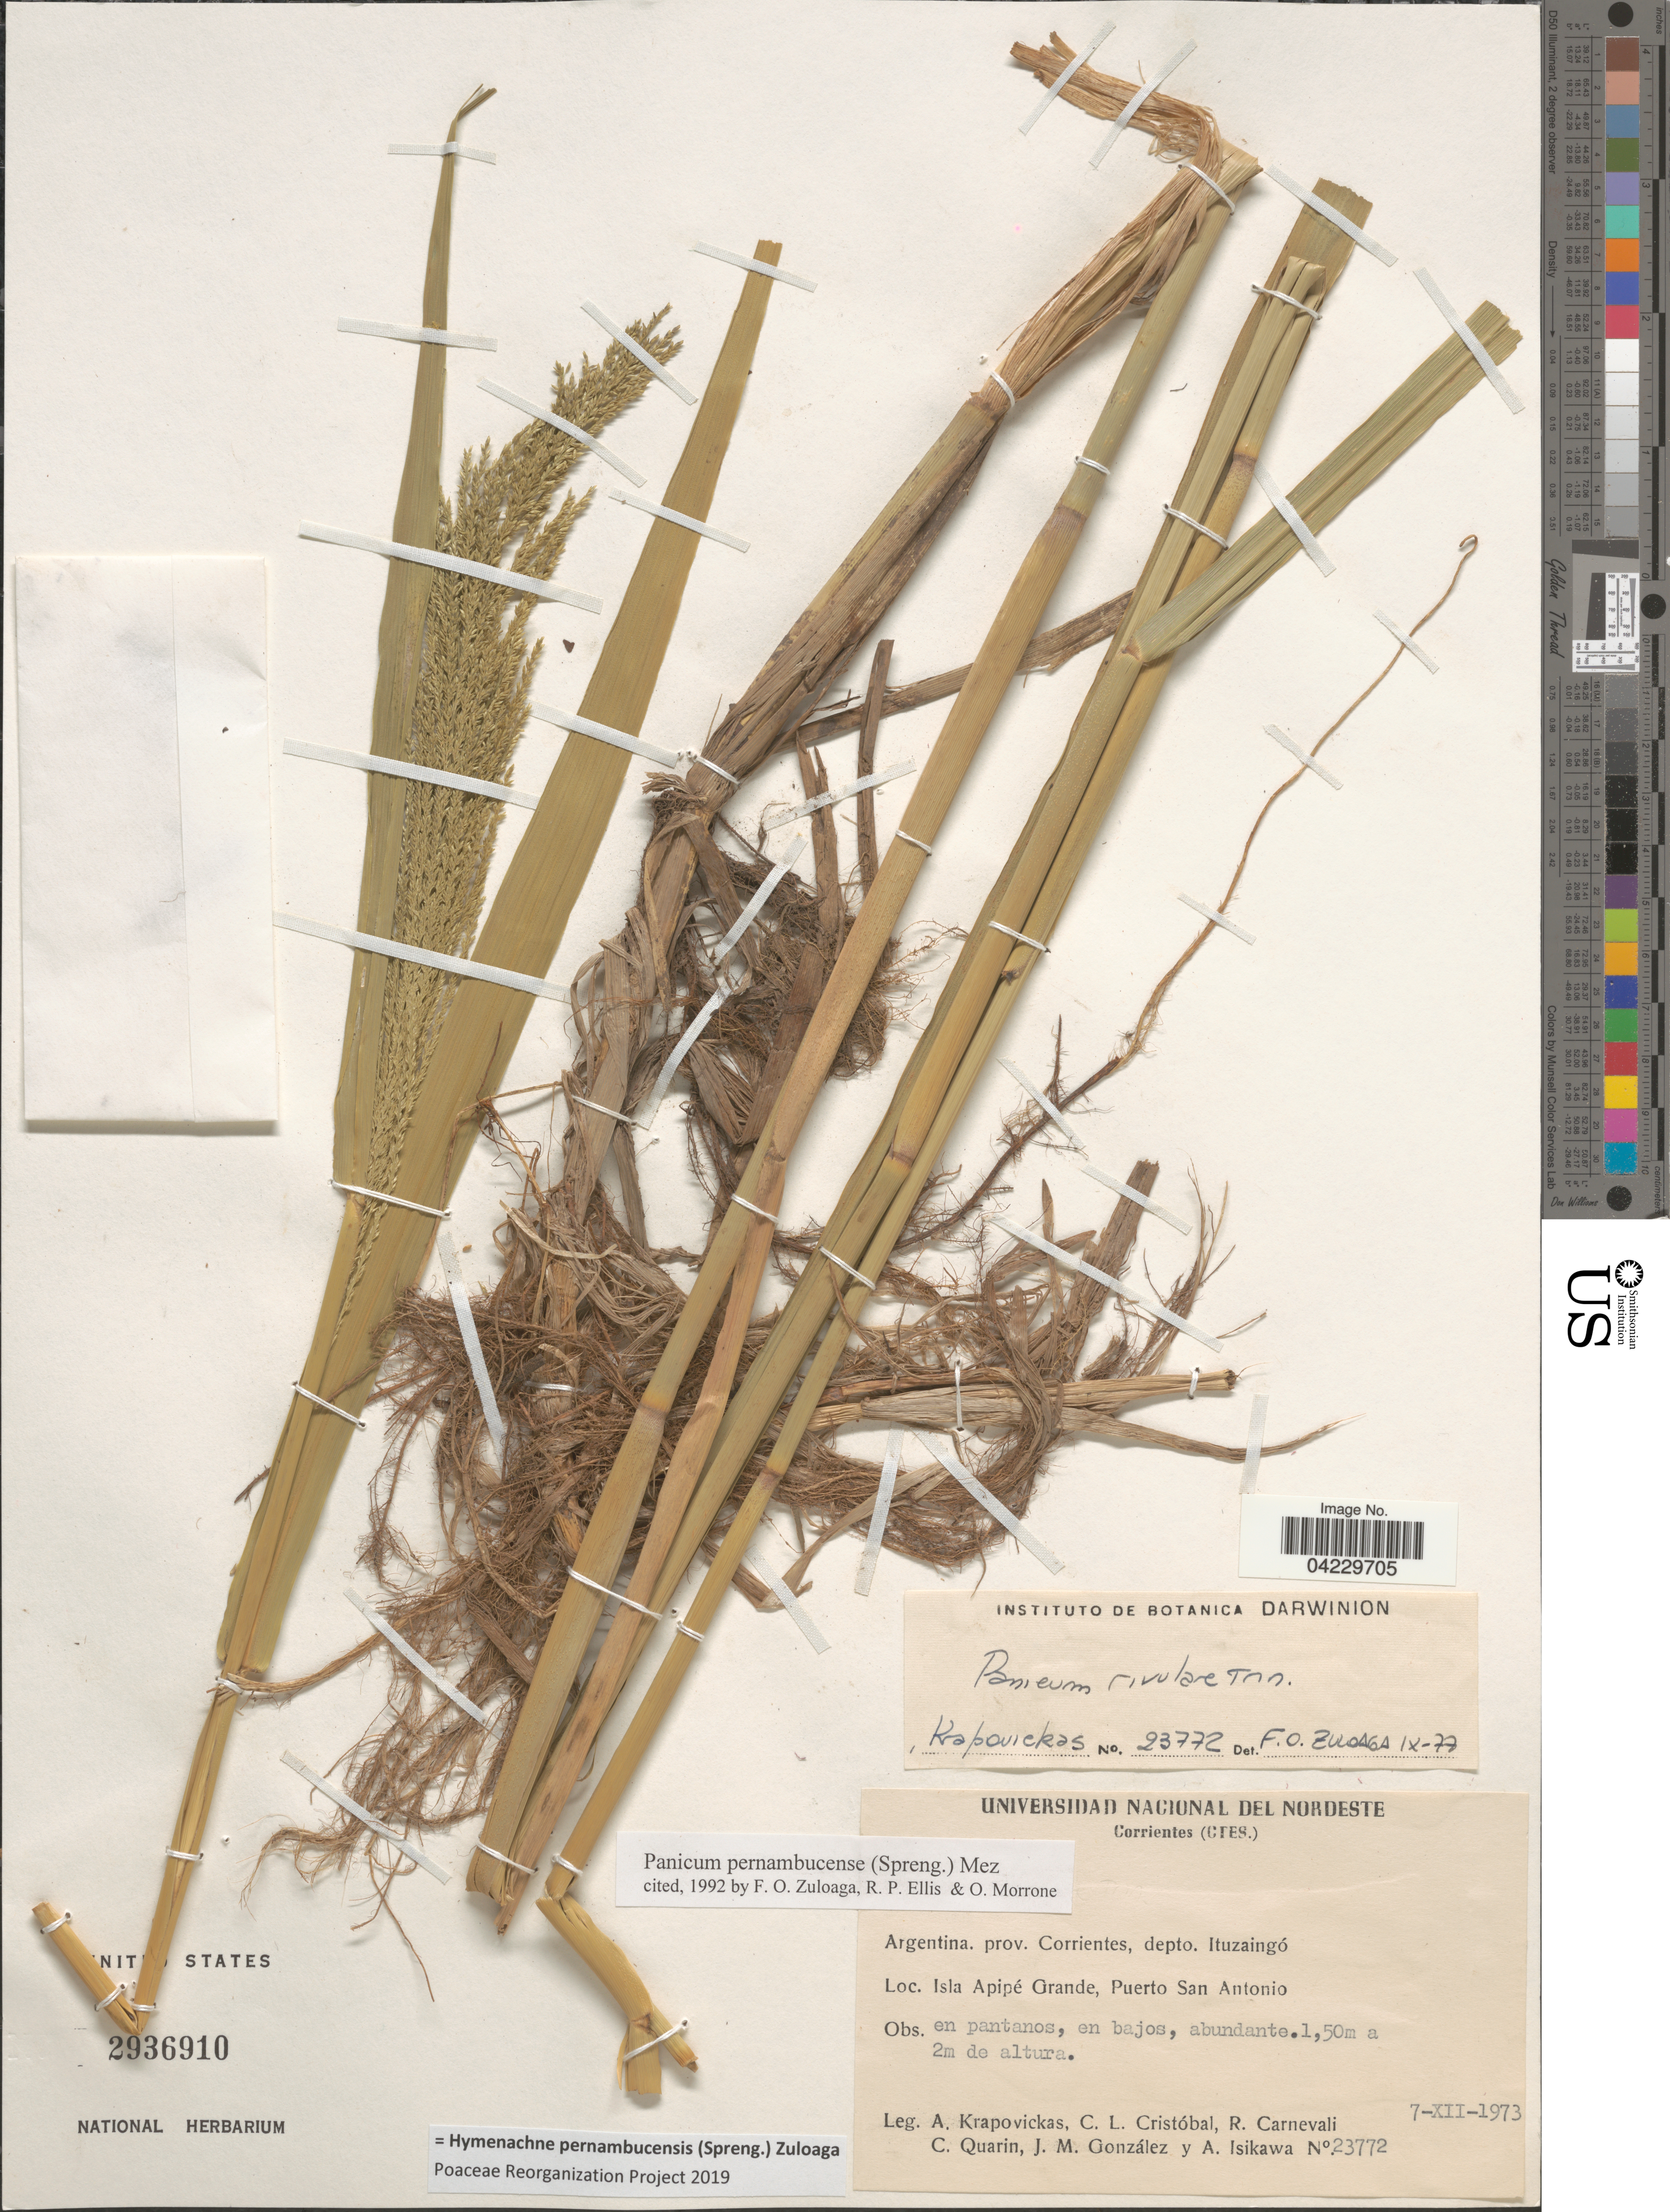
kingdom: Plantae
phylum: Tracheophyta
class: Liliopsida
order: Poales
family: Poaceae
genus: Hymenachne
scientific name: Hymenachne pernambucensis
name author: (Spreng.) Zuloaga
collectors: A. Krapovickas, C. L. Cristóbal, R. Carnevali, C. Quarin & et al.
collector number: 23772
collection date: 1973-12-07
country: Argentina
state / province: Corrientes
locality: Depto. Ituzaingó. Isla Apipé Grande, Puerto San Antonio.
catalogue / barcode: US 2936910